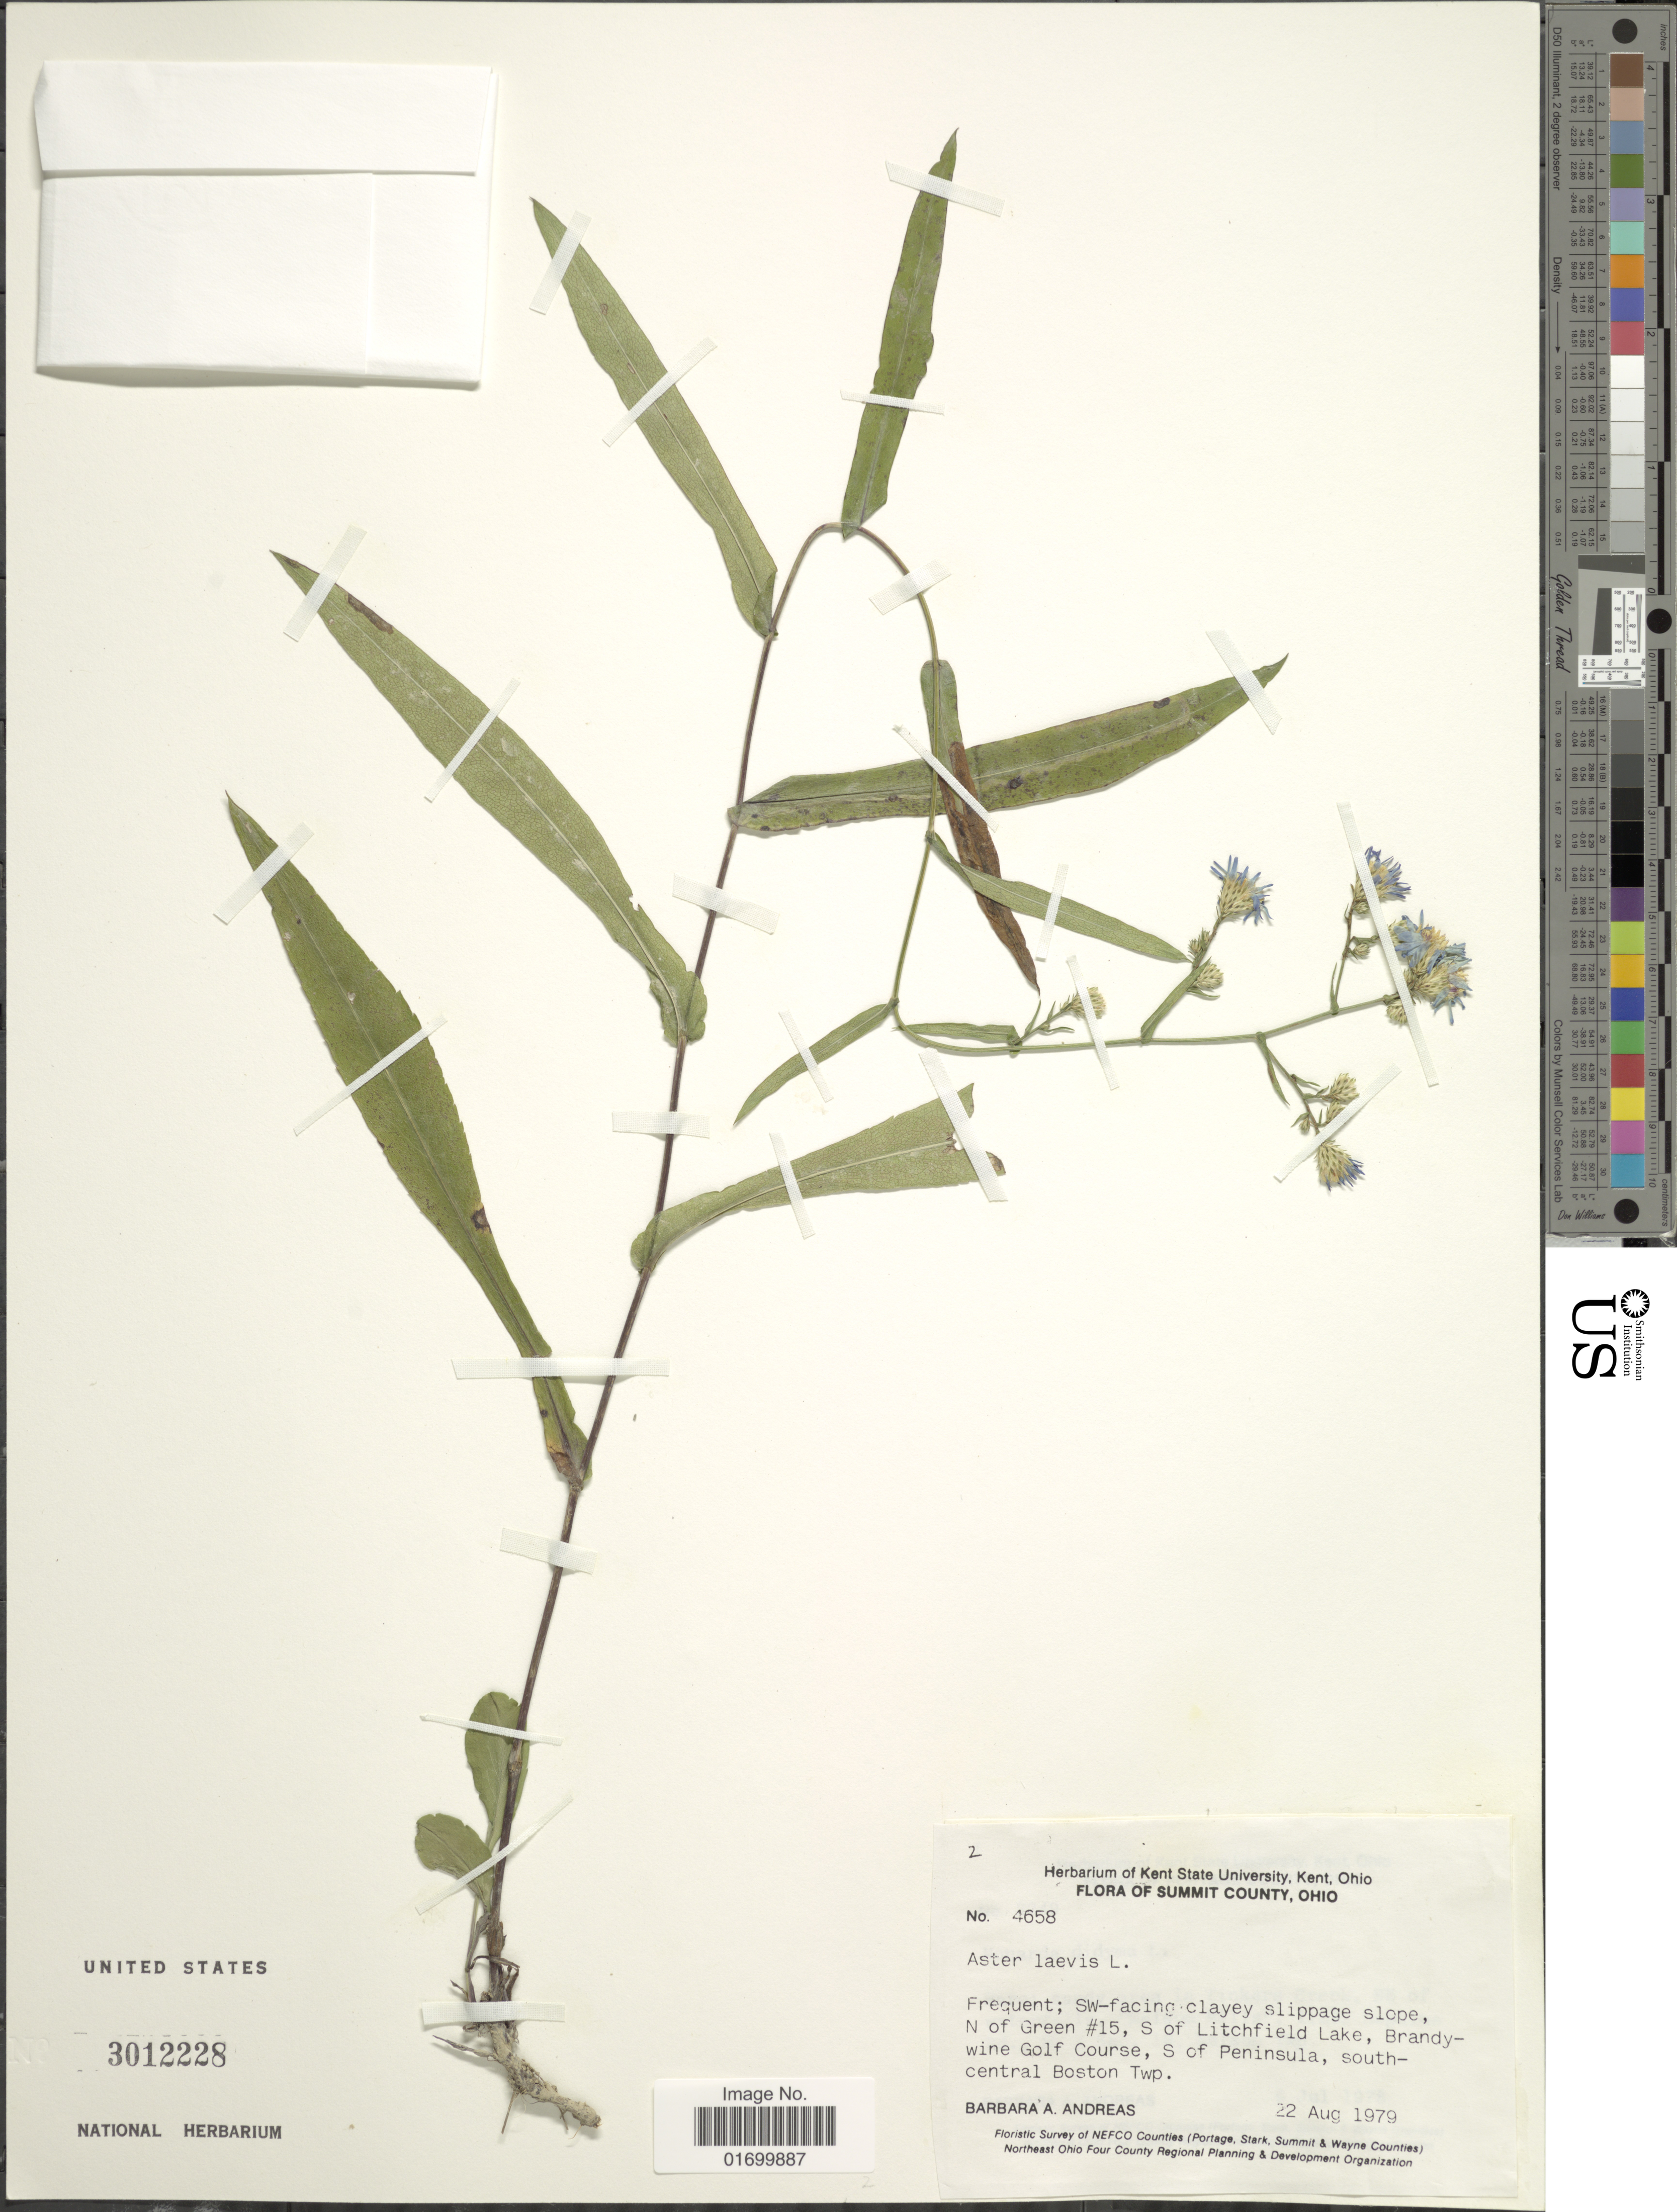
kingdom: Plantae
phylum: Tracheophyta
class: Magnoliopsida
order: Asterales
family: Asteraceae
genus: Symphyotrichum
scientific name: Symphyotrichum laeve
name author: (L.) Á. Löve & D. Löve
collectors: B. A. Andreas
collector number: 4658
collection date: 1979-08-22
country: United States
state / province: Ohio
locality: Summit County. SW-facing clayey slippage slope, N of Green #15, S of Litchfield Lake, Brandy-wine Golf Course, S of Peninsula, south-central Boston Twp.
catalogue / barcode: US 3012228